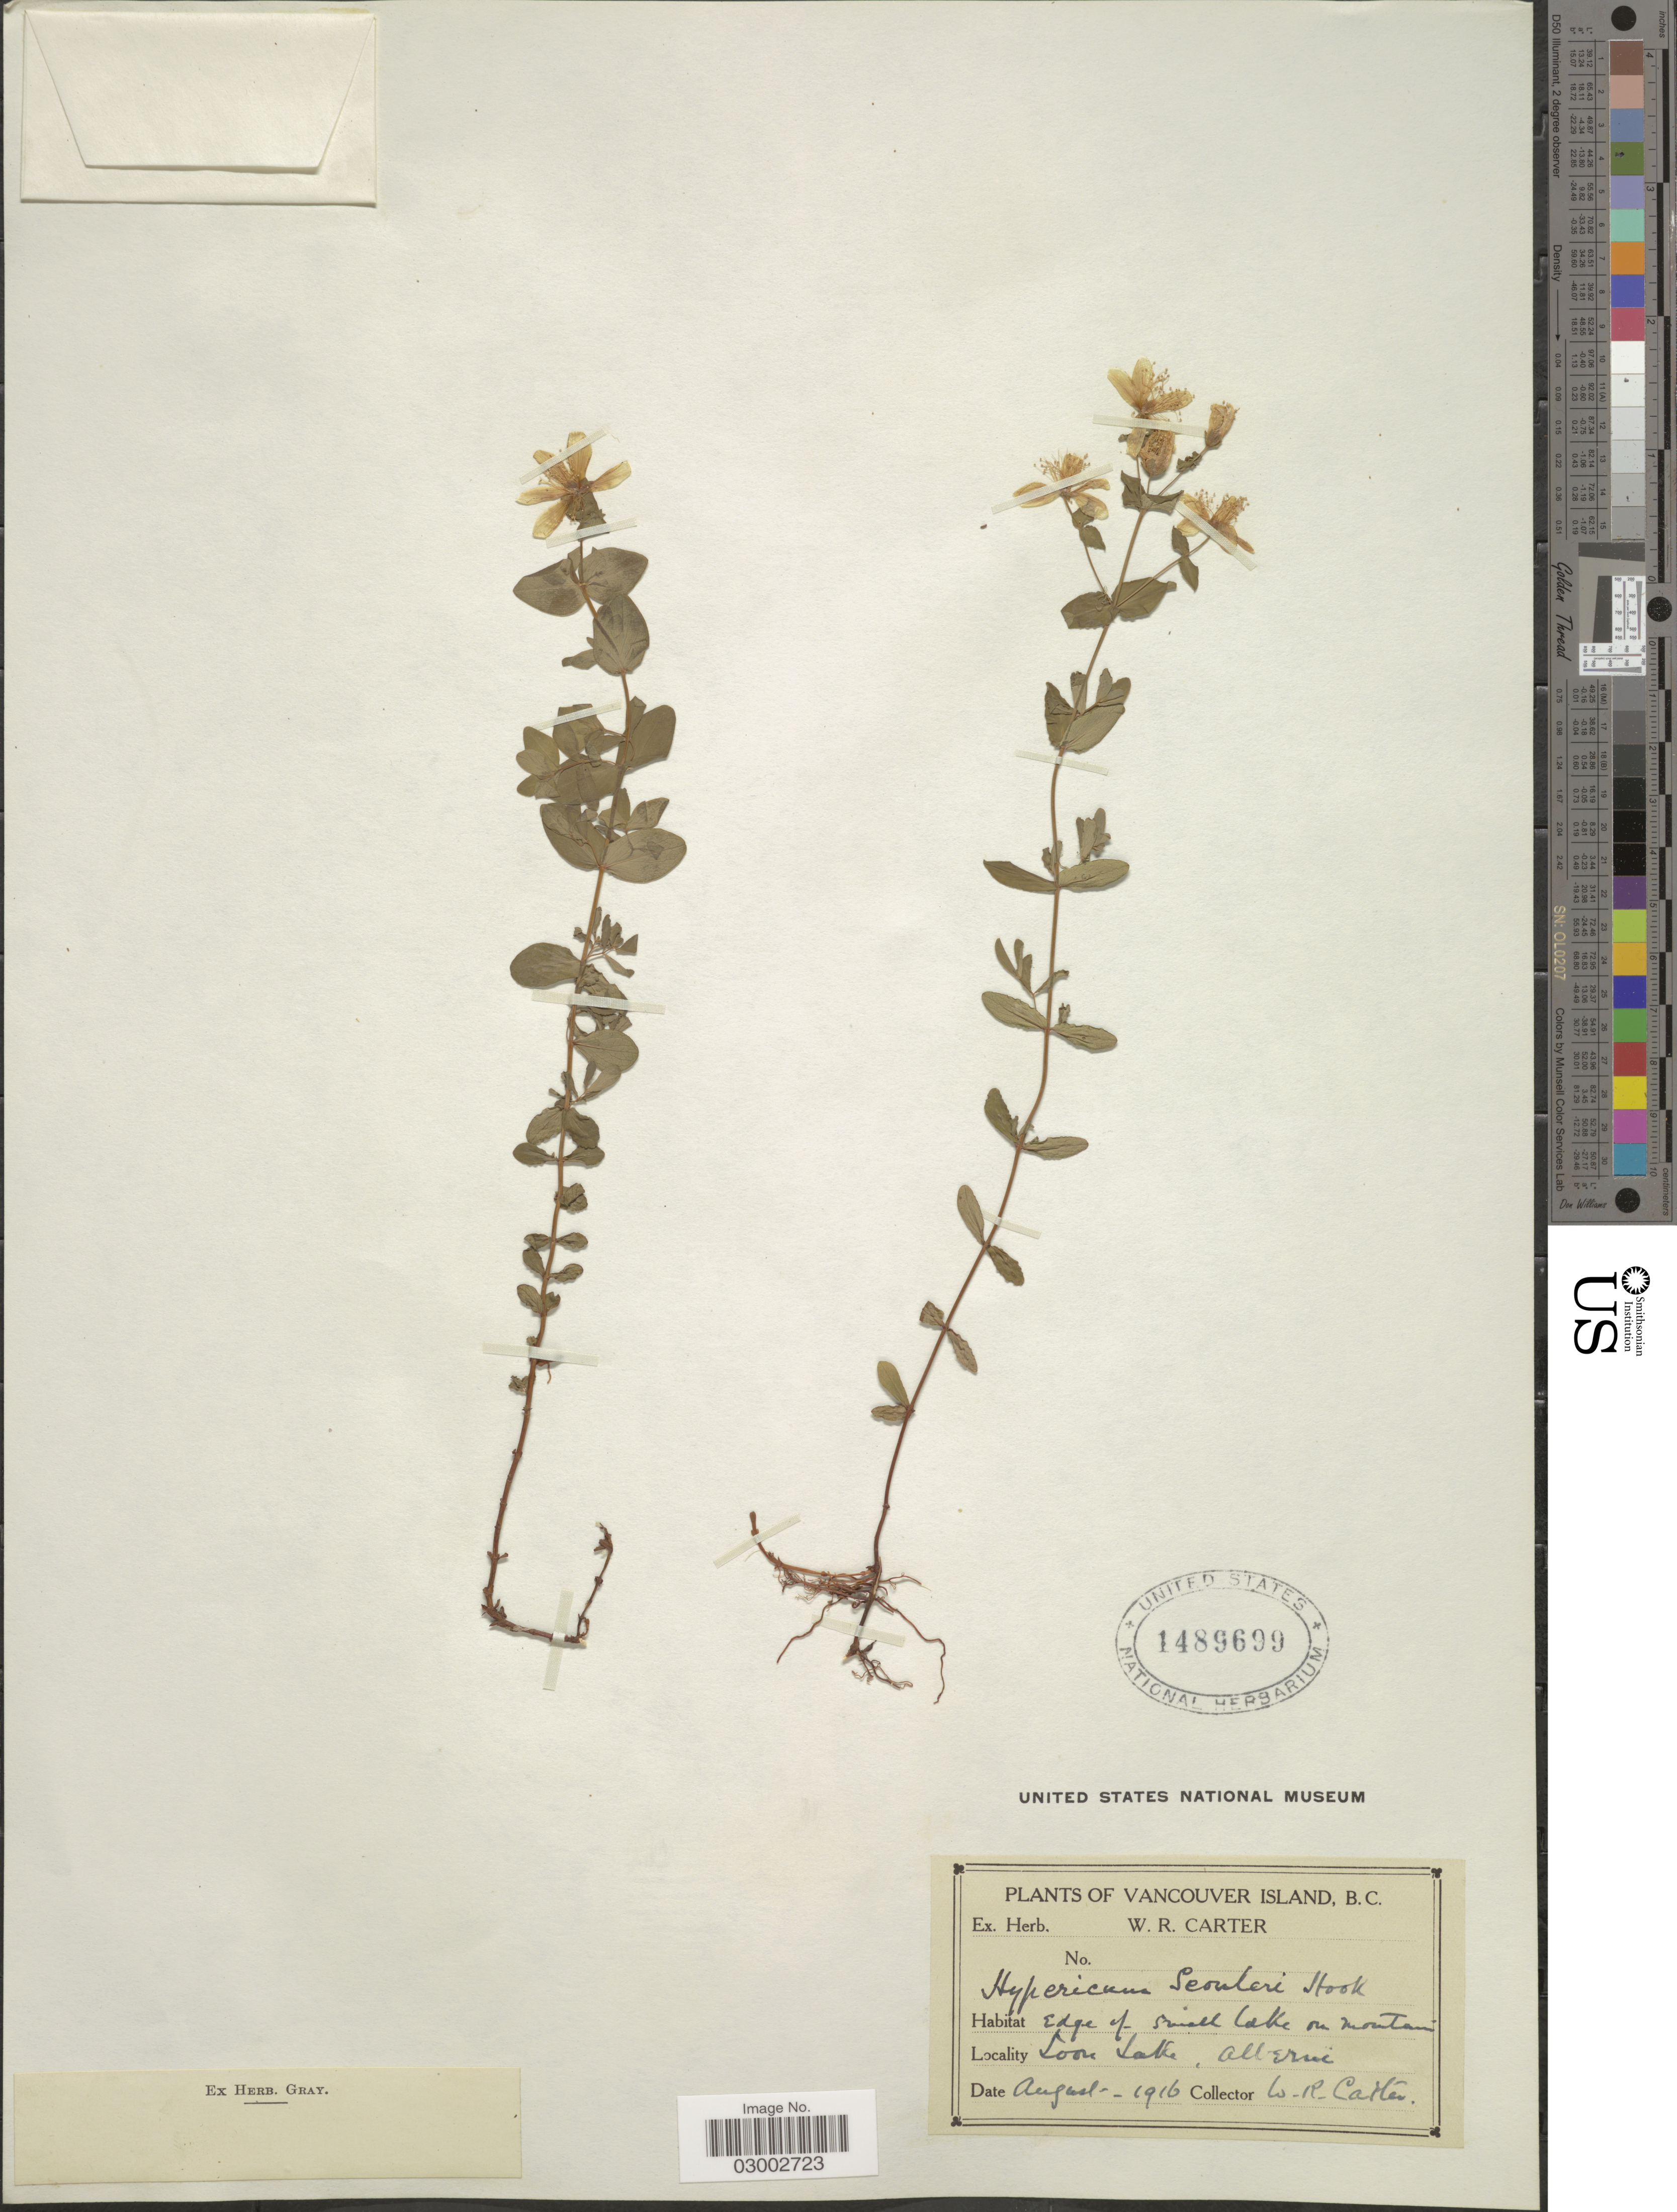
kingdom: Plantae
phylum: Tracheophyta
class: Magnoliopsida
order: Malpighiales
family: Hypericaceae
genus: Hypericum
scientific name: Hypericum scouleri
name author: Hook.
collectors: W. R. Carter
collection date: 1916-08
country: Canada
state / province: British Columbia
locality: Vancouver Island. Edge of small lake on mountain. Loon Lake, Albernie.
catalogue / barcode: US 1489699